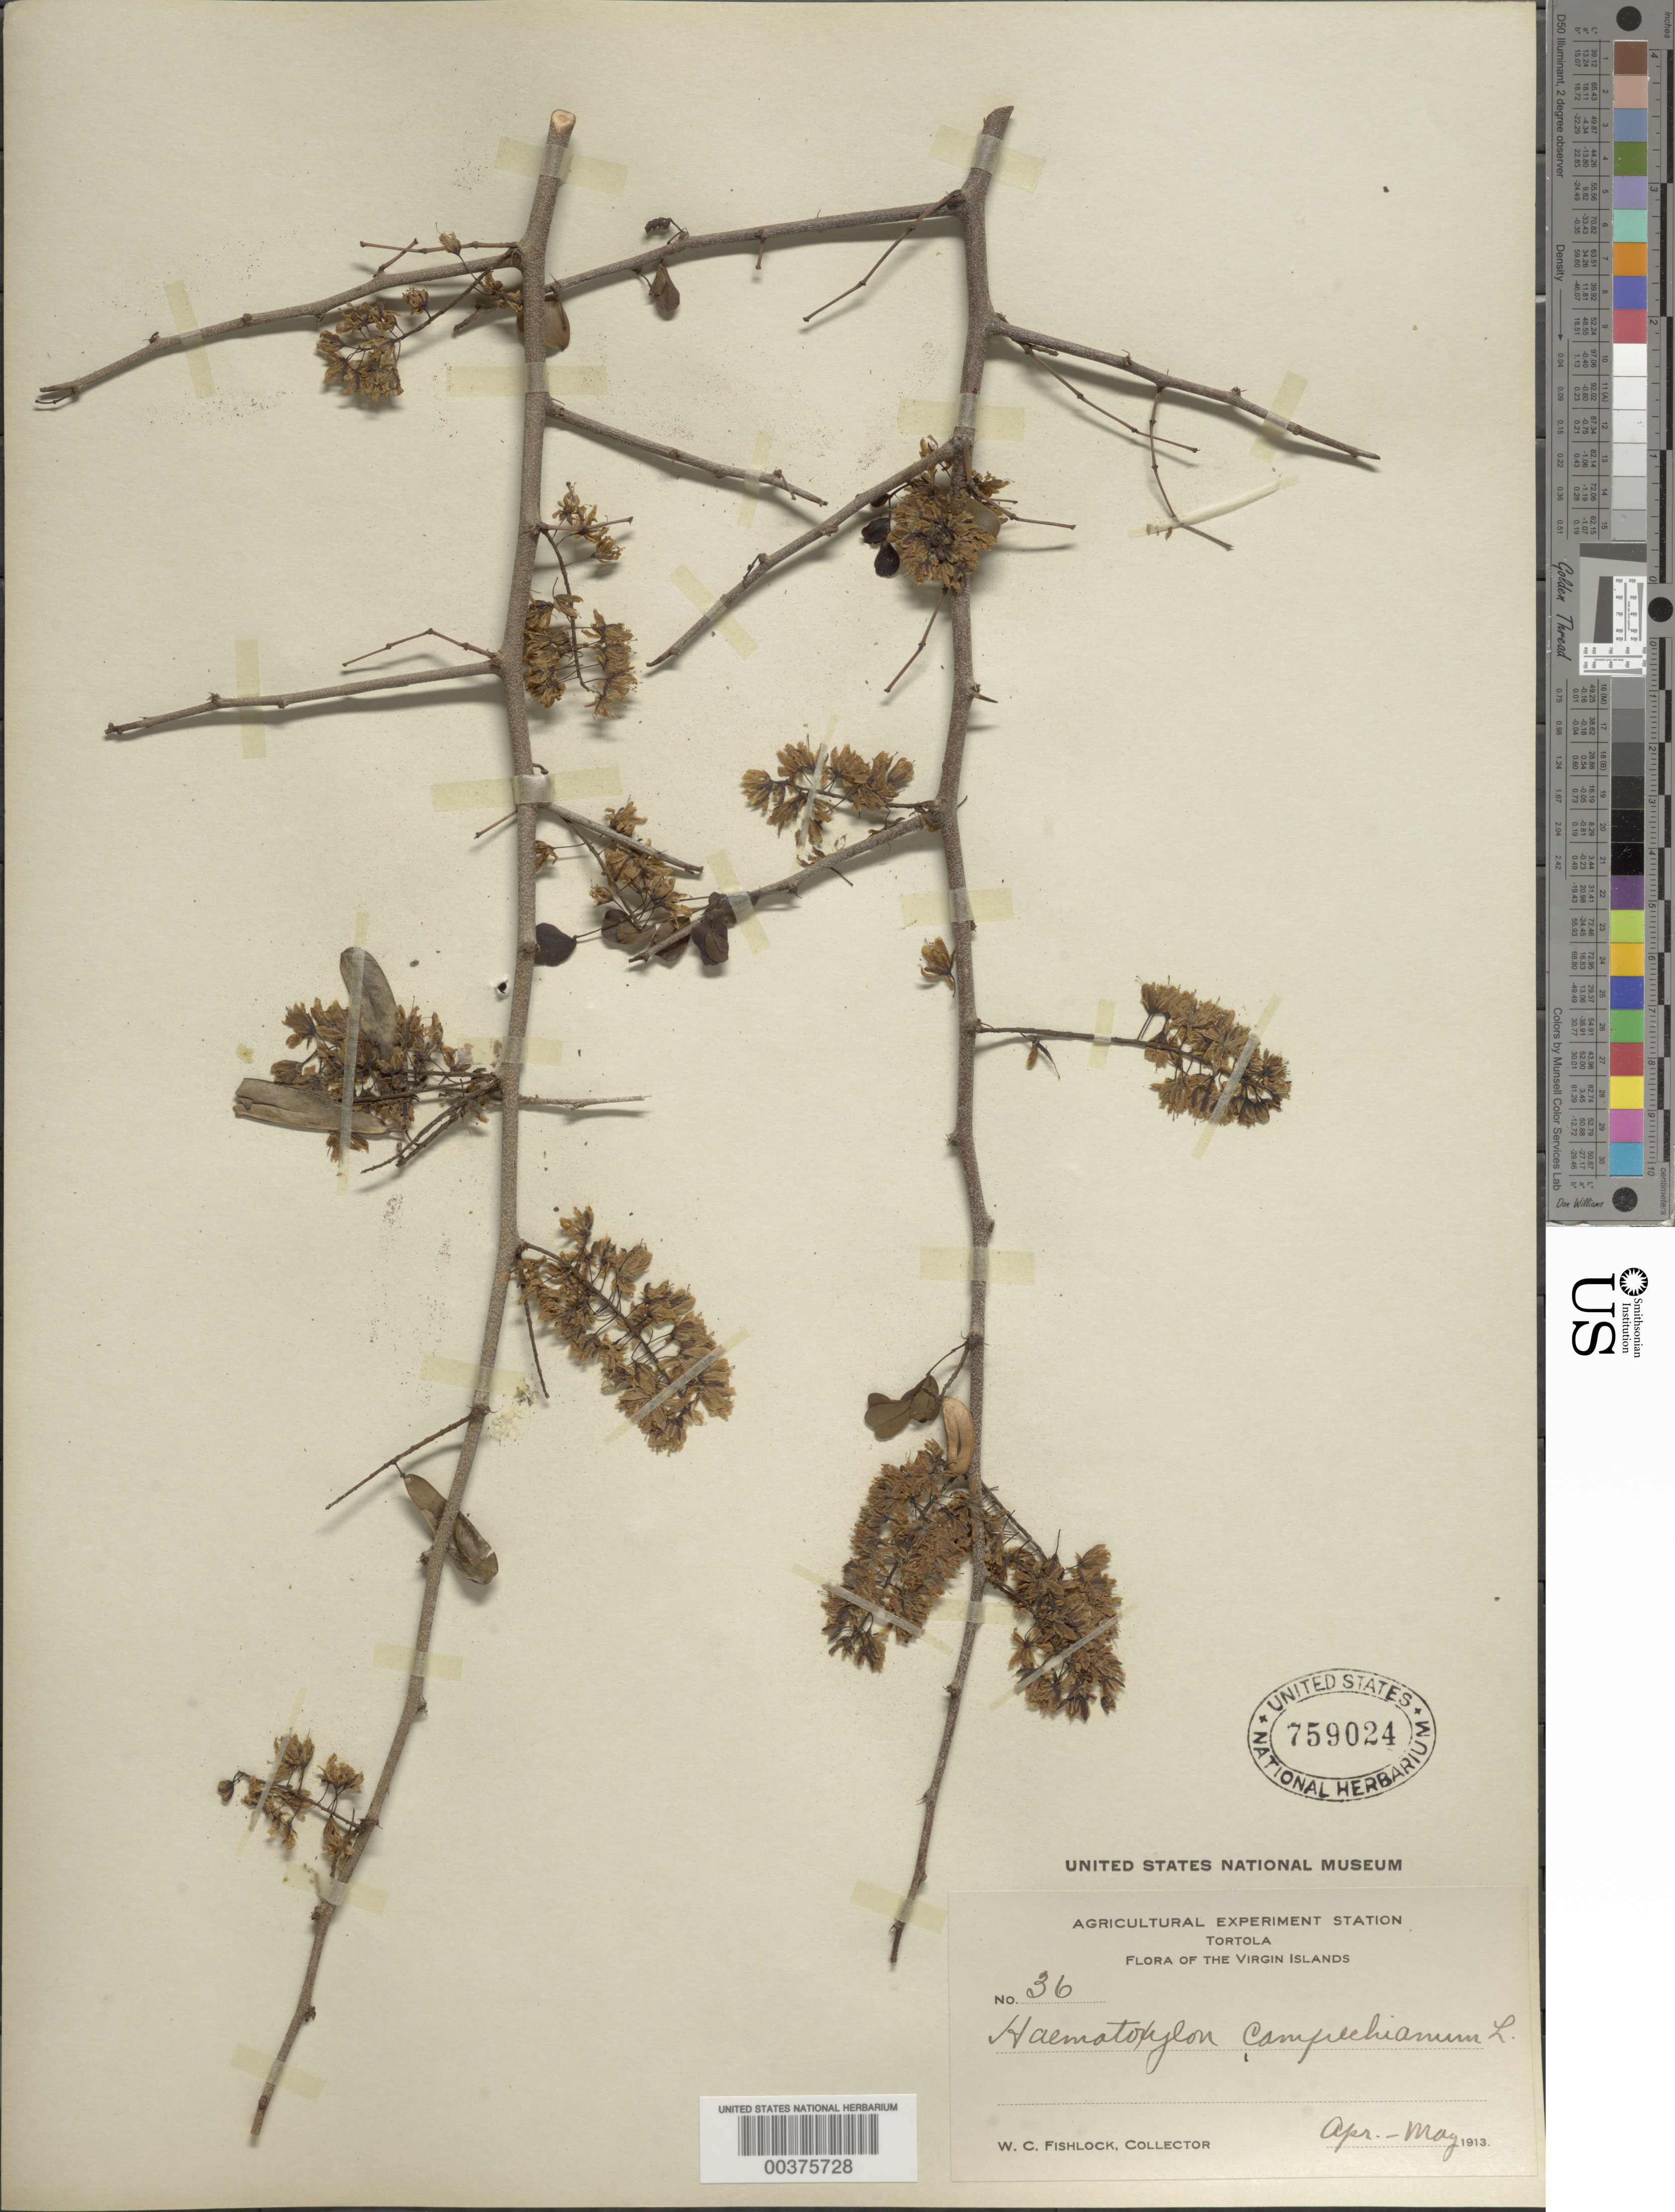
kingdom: Plantae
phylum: Tracheophyta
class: Magnoliopsida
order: Fabales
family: Fabaceae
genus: Haematoxylum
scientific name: Haematoxylum campechianum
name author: L.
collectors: W. Fishlock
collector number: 36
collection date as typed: Apr 1913 to -- May 1913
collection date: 1913-04/1913-05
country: British Virgin Islands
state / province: Tortola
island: Tortola Island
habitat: Coastal hills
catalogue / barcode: US 759024